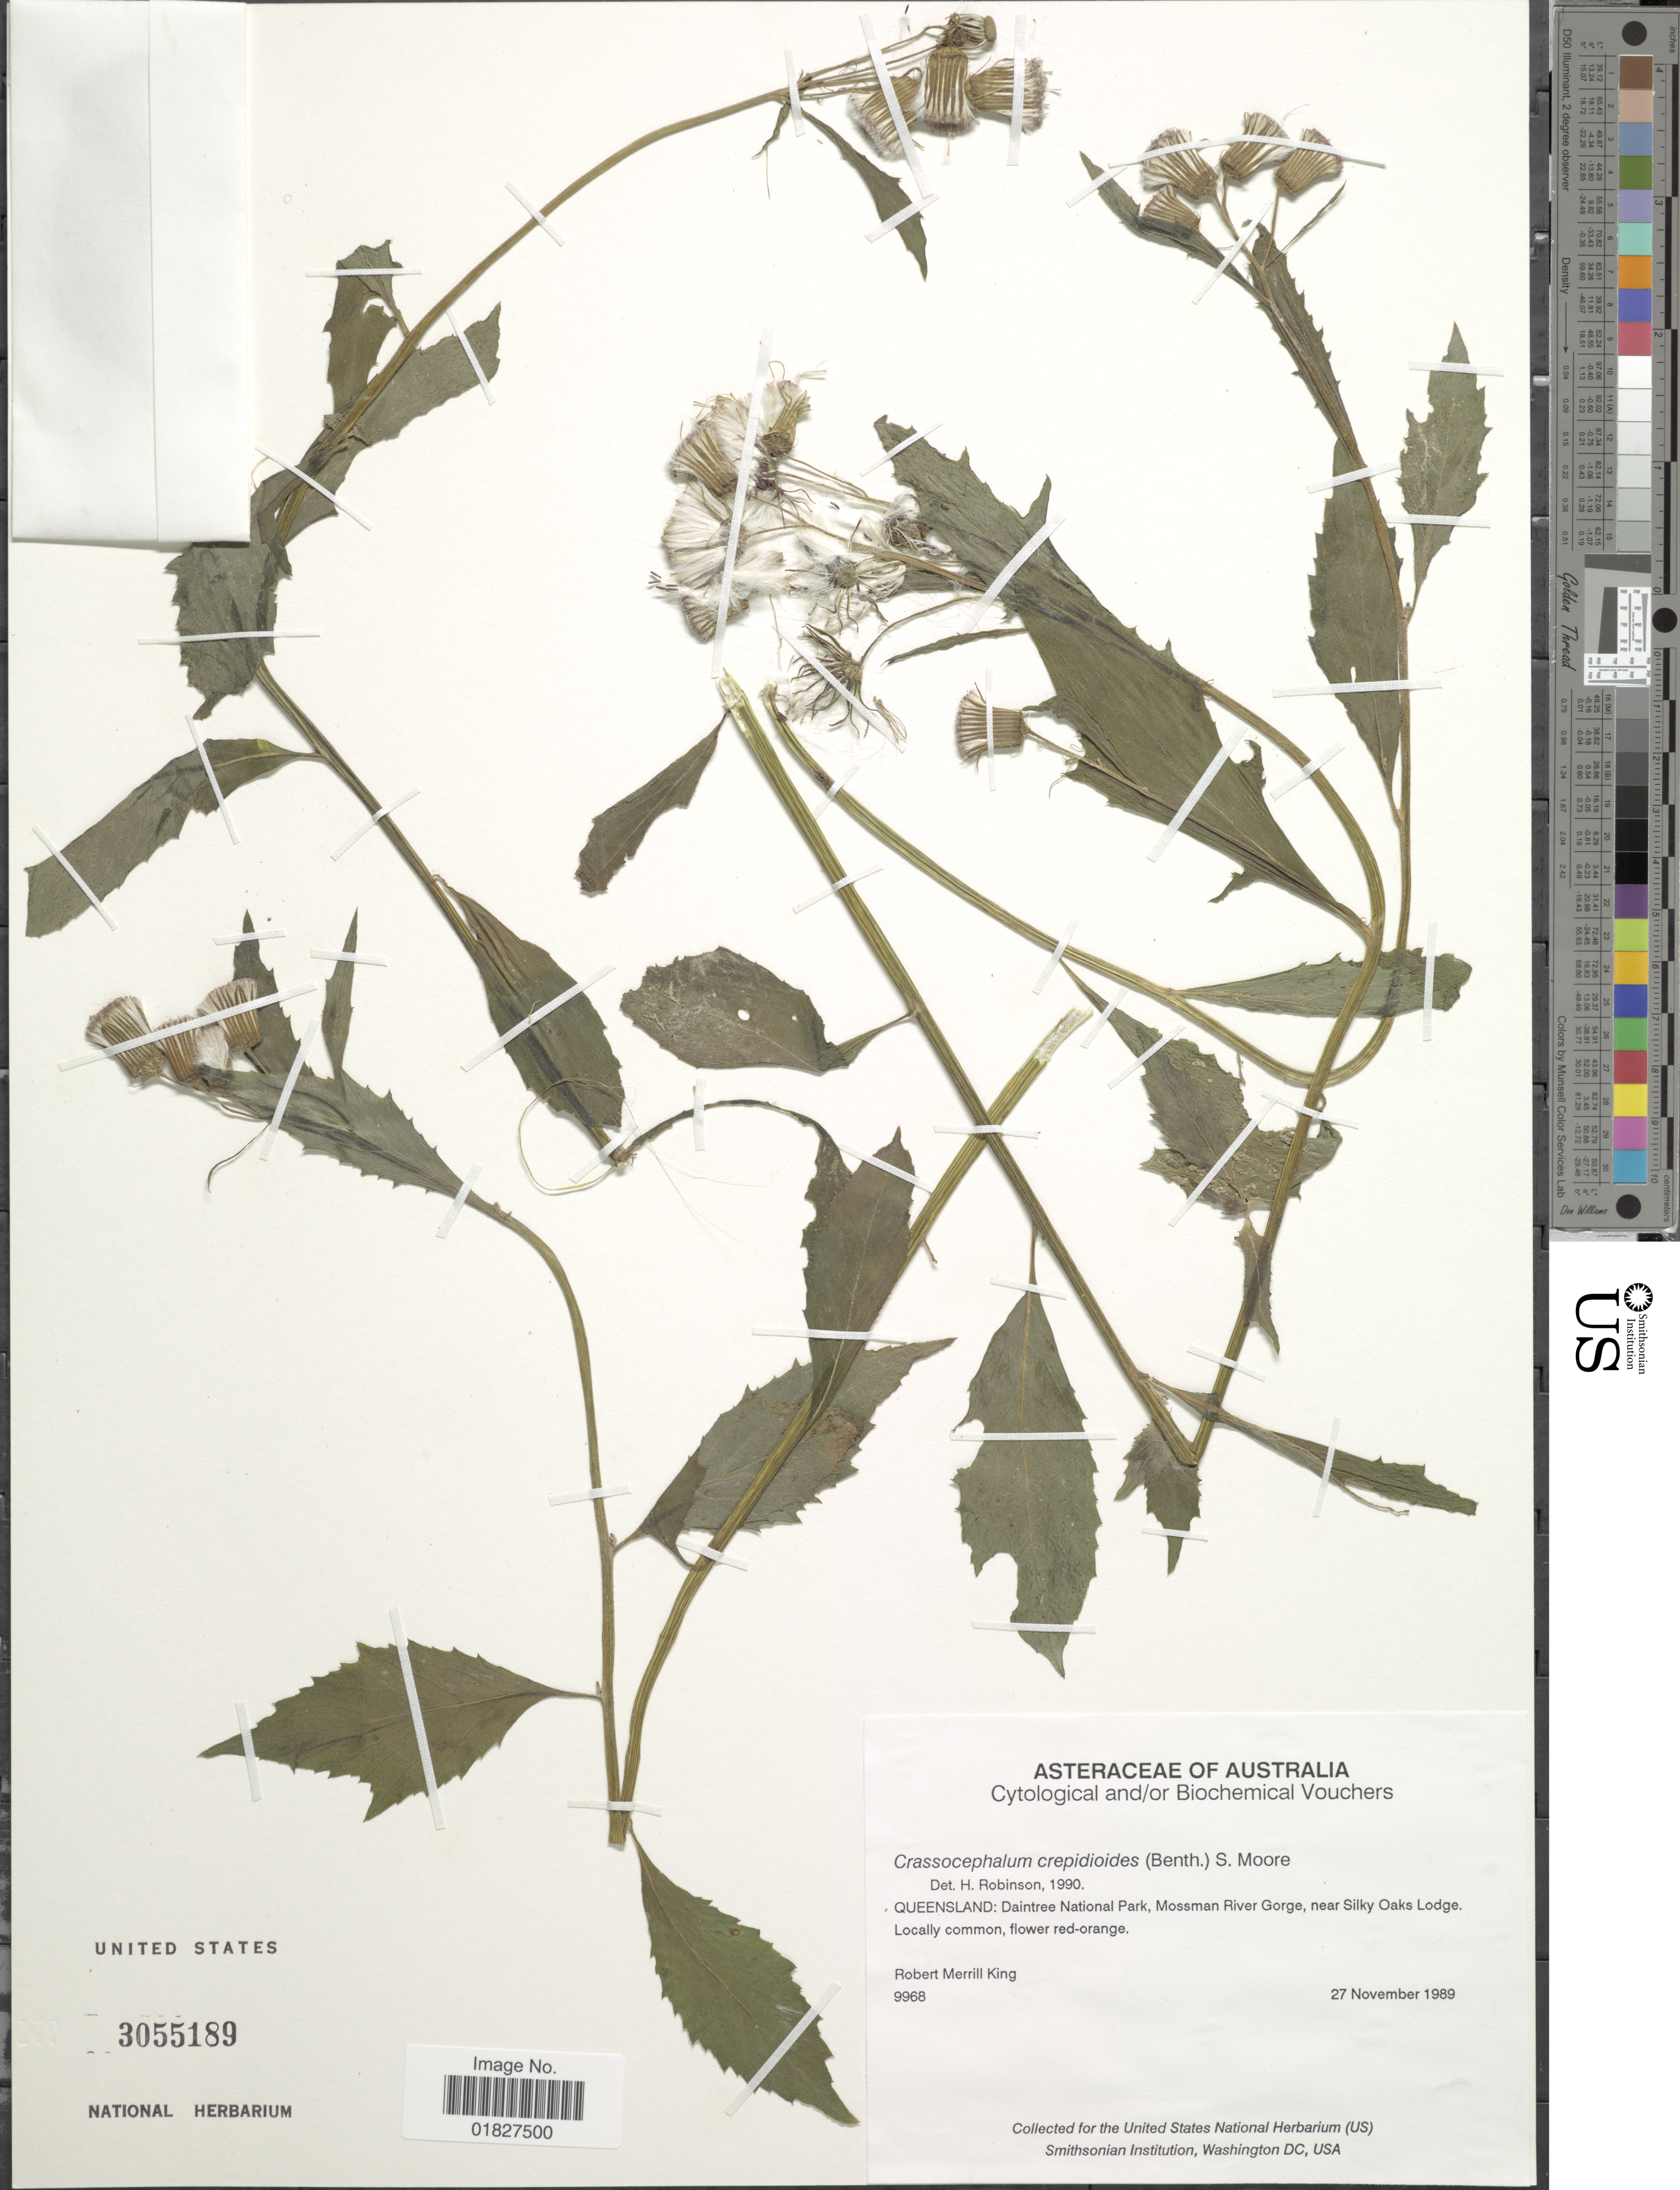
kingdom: Plantae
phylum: Tracheophyta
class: Magnoliopsida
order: Asterales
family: Asteraceae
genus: Crassocephalum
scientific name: Crassocephalum crepidioides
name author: (Benth.) S. Moore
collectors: R. M. King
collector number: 9968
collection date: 1989-11-27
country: Australia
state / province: Queensland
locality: Daintree National Park, Mossman River Gorge, near Silky Oaks Lodge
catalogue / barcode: US 3055189